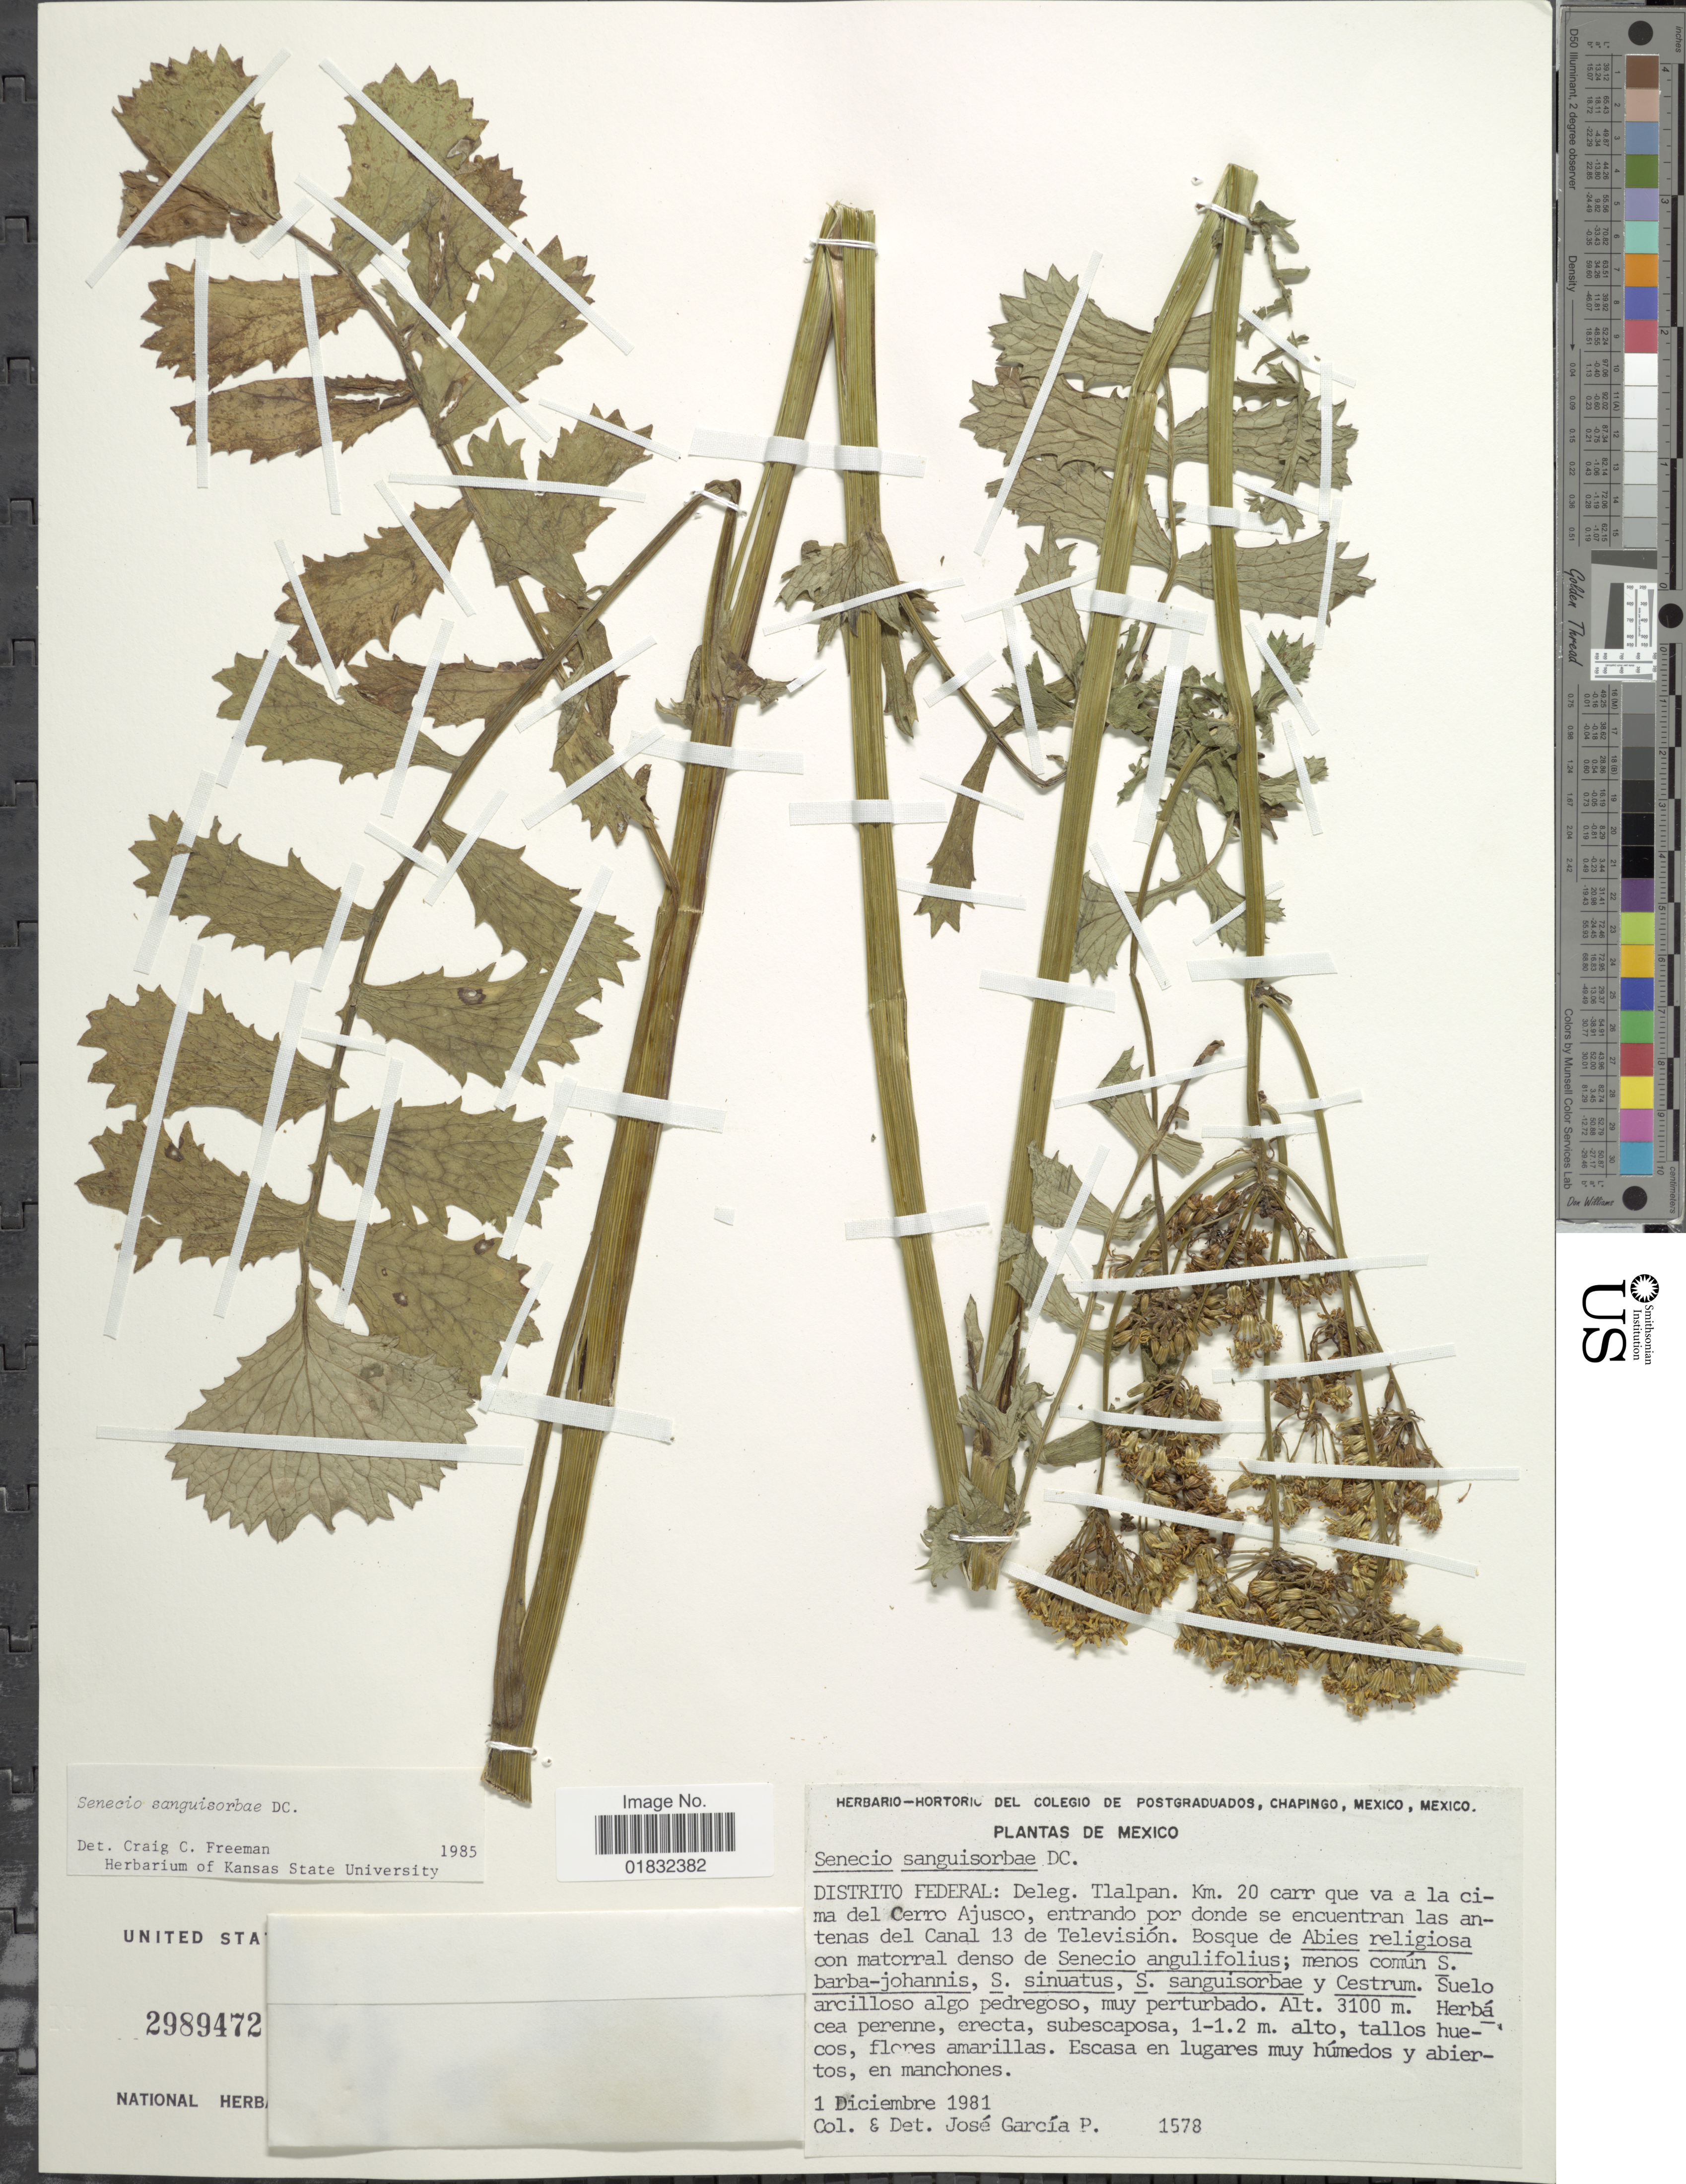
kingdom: Plantae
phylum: Tracheophyta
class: Magnoliopsida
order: Asterales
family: Asteraceae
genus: Packera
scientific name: Packera sanguisorbae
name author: (DC.) C. Jeffrey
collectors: J. García-P.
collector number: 1578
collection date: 1981-12-01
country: Mexico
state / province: Distrito Federal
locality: Deleg. Tlalpam. Km 20 carr que va a la cima del Cerro Ajusco, entrado por donde se encuentran las antenas del Canal 13 de Televisón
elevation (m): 3100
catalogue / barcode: US 2989472